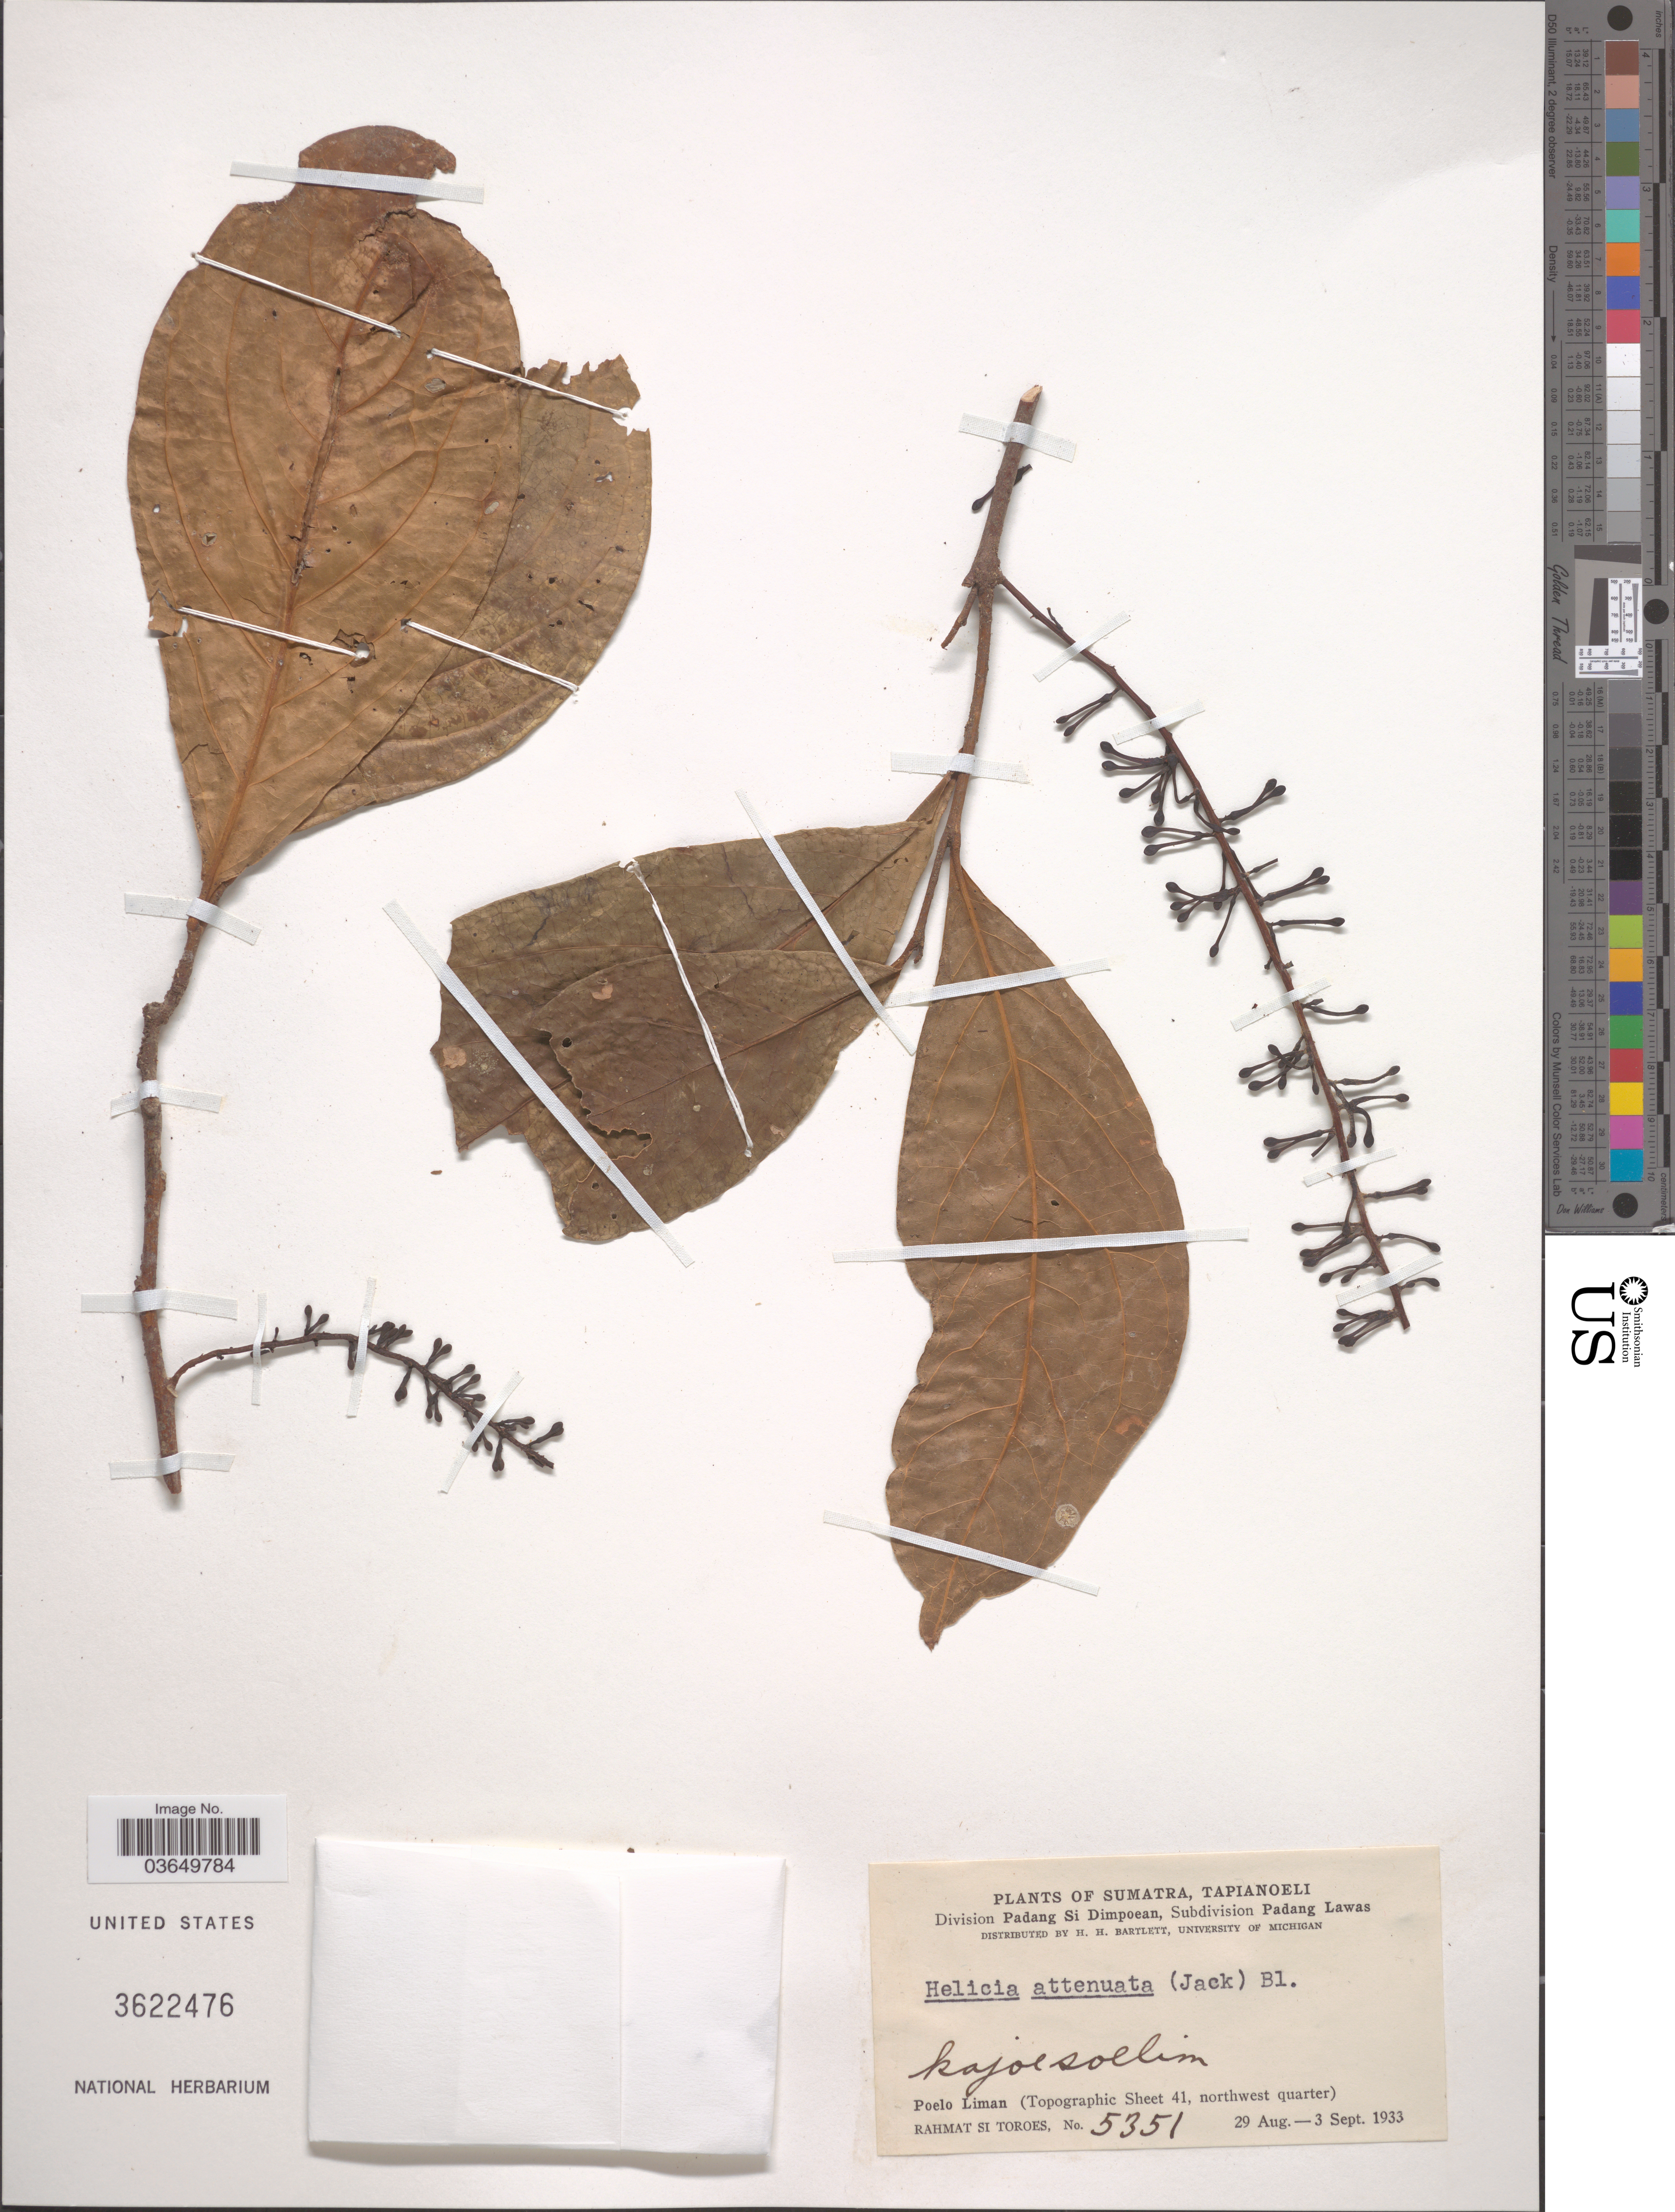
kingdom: Plantae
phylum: Tracheophyta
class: Magnoliopsida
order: Proteales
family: Proteaceae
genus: Helicia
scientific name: Helicia attenuata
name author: (Jack) Blume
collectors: Rahmat Si Boeea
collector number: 5351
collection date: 1933-08-29/1933-09-03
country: Indonesia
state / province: Sumatra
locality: Tapianoeli. Division Padang Si Dimpoean, Subdivision Padang Lawas. Poelo Liman (Topographic Sheet 41, northwest quarter).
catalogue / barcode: US 3622476